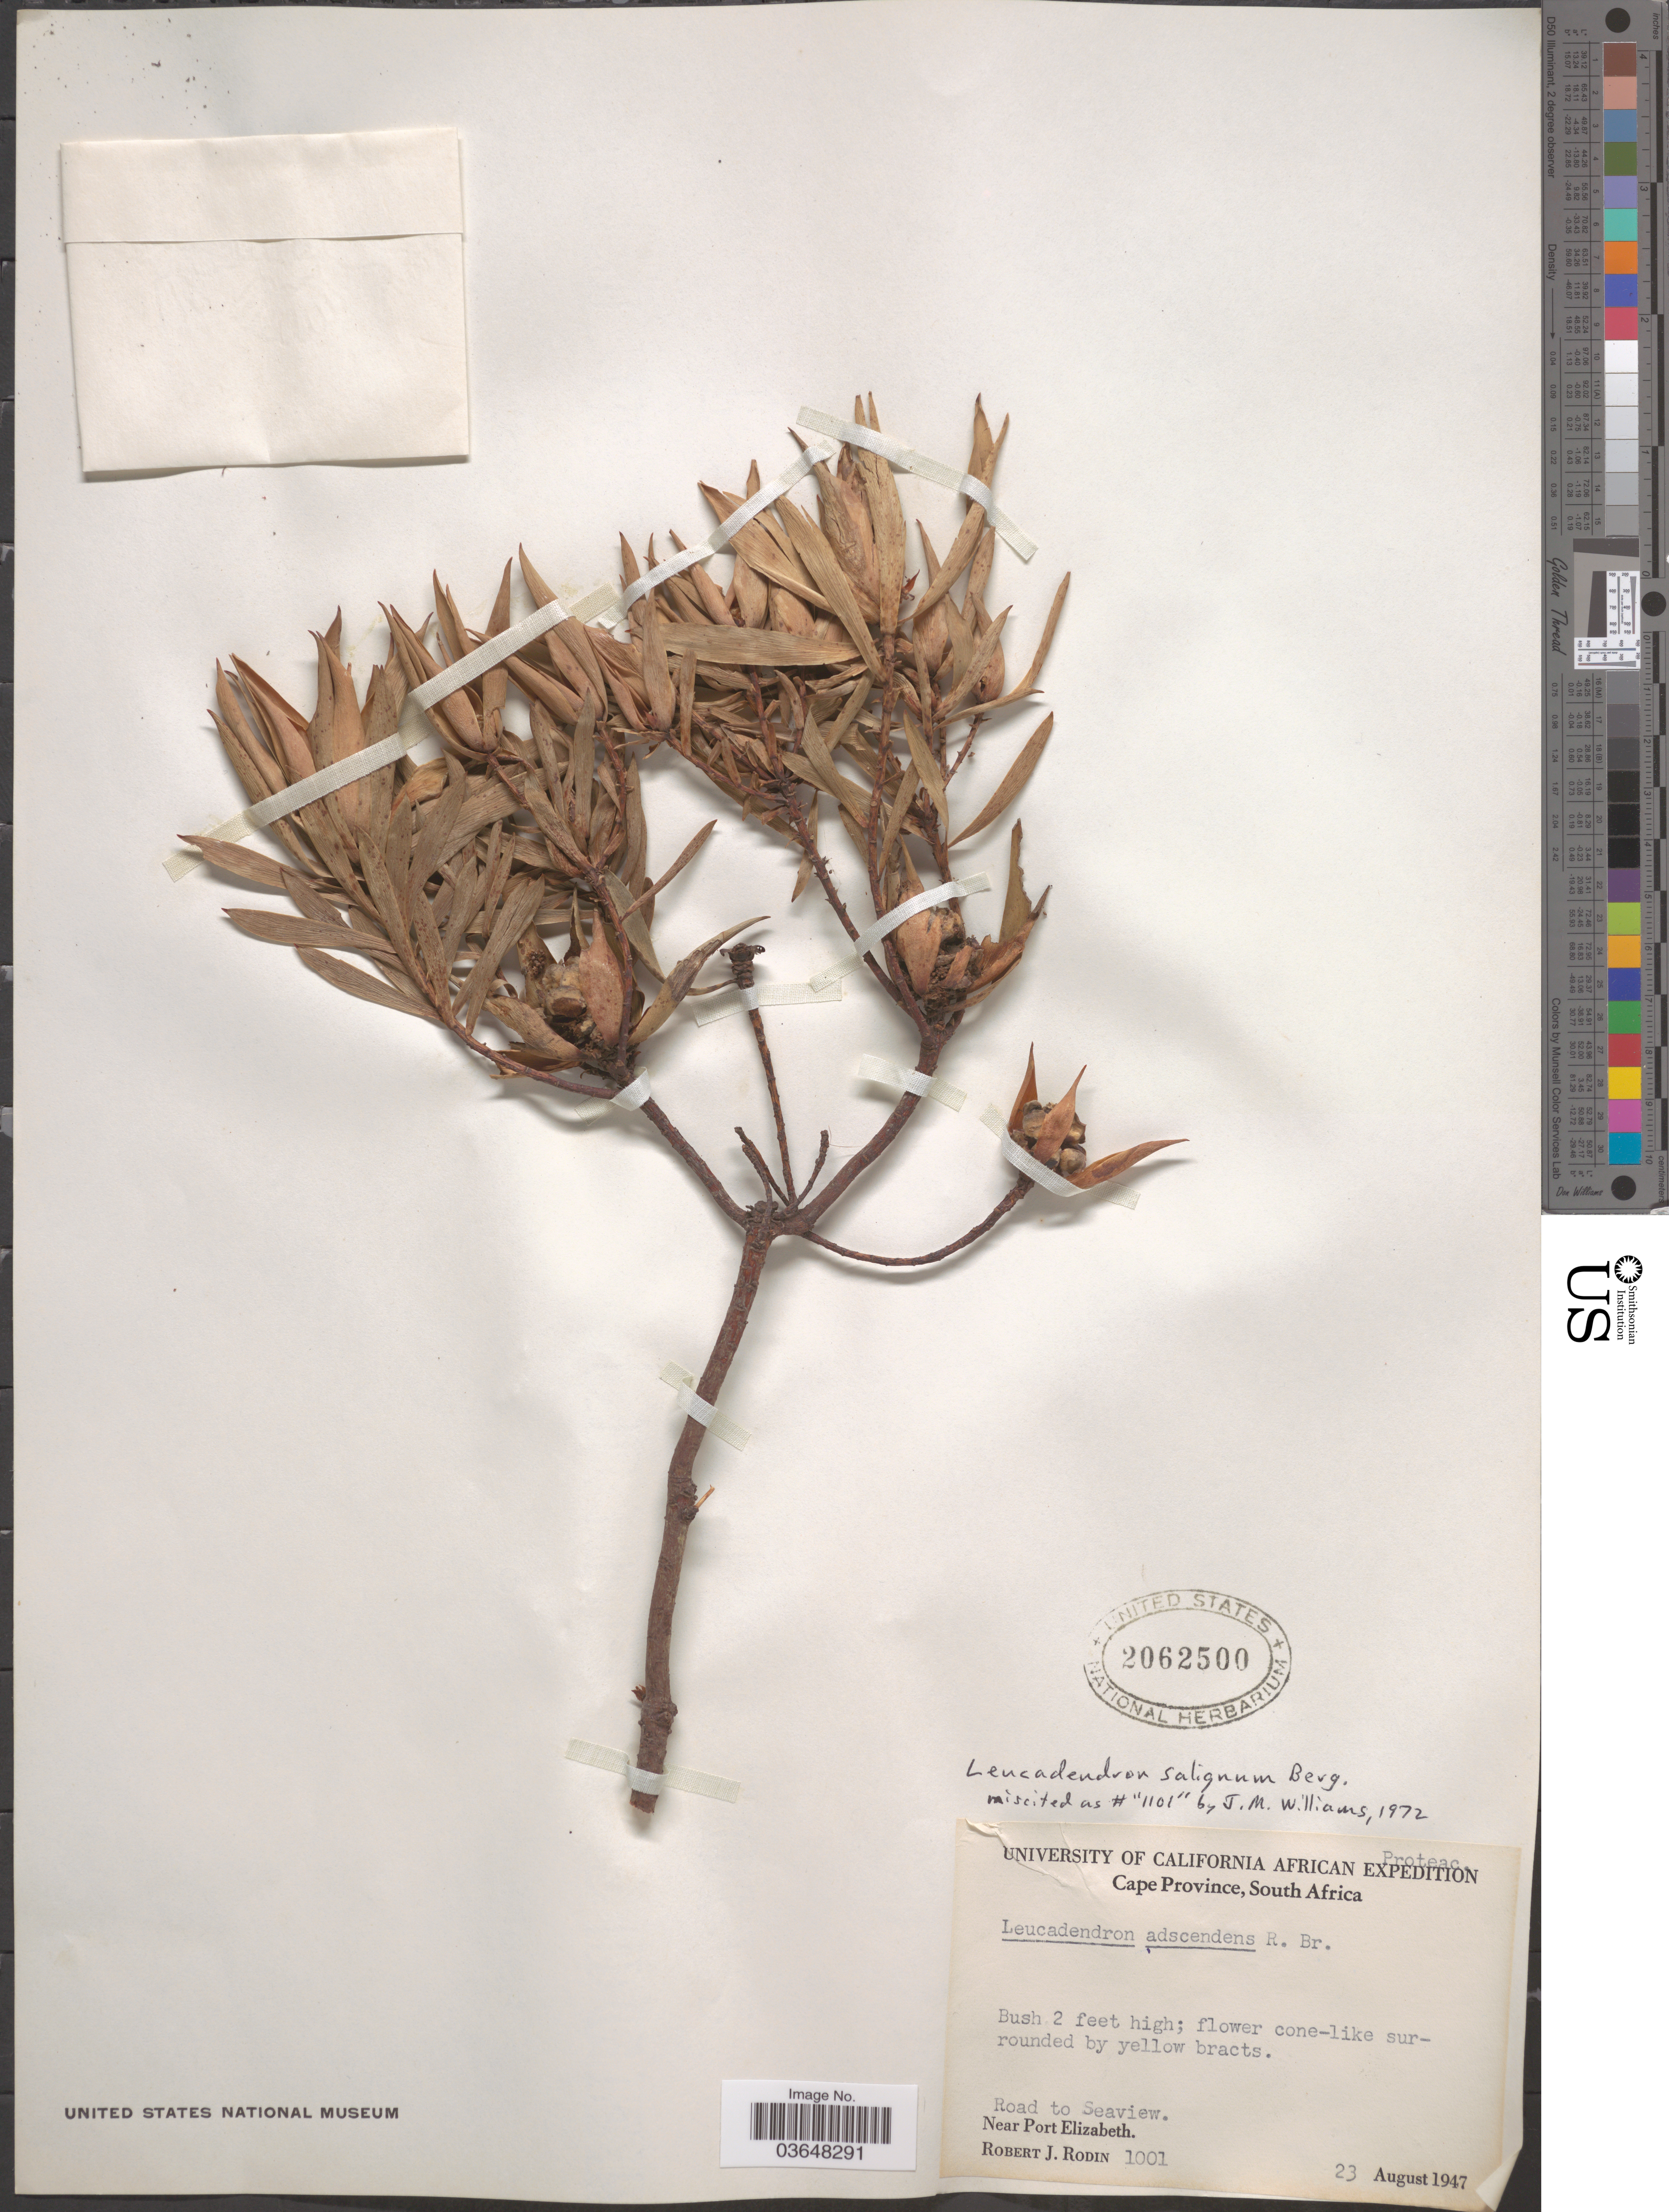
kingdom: Plantae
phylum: Tracheophyta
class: Magnoliopsida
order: Proteales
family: Proteaceae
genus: Leucadendron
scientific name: Leucadendron salignum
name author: P.J. Bergius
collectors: R. J. Rodin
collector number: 1001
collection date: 1947-08-23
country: South Africa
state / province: Eastern Cape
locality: Road to Seaview. Near Port Elizabeth.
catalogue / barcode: US 2062500